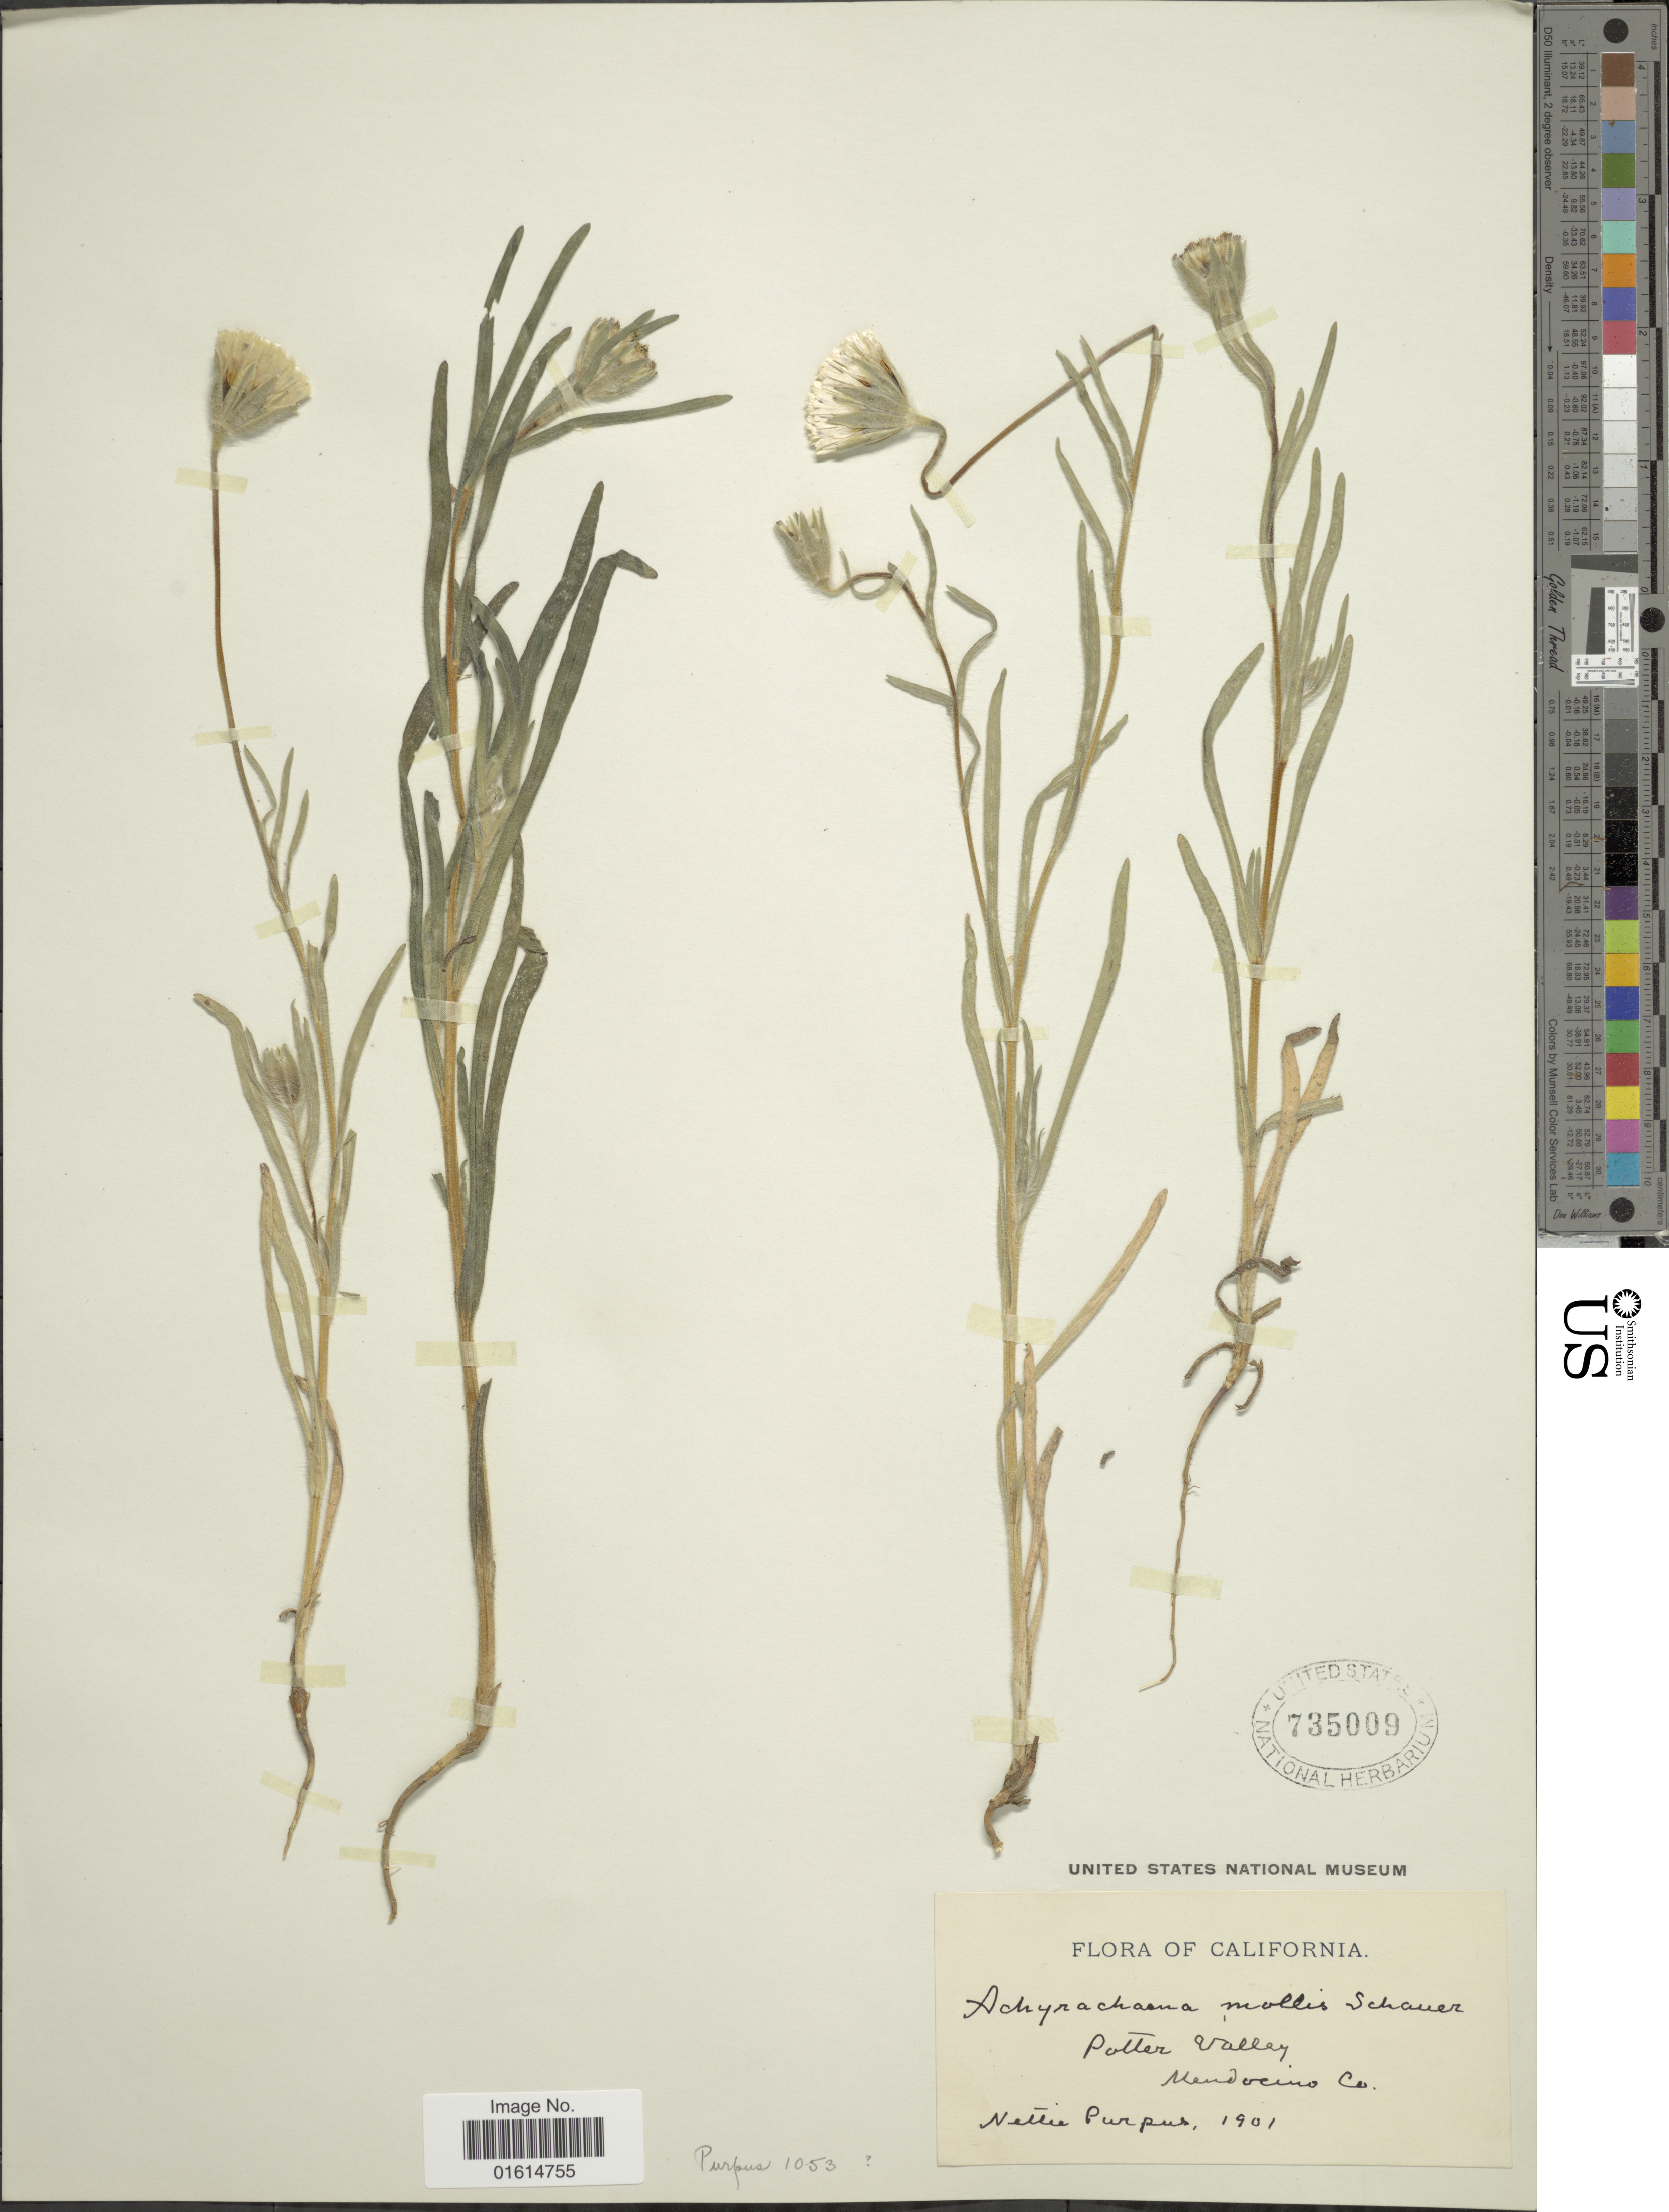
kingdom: Plantae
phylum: Tracheophyta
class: Magnoliopsida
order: Asterales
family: Asteraceae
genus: Achyrachaena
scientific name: Achyrachaena mollis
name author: Schauer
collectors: N. Purpus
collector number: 1053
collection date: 1901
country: United States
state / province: California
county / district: Mendocino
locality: Potter Valley, Mendocino Co.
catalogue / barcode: US 735009